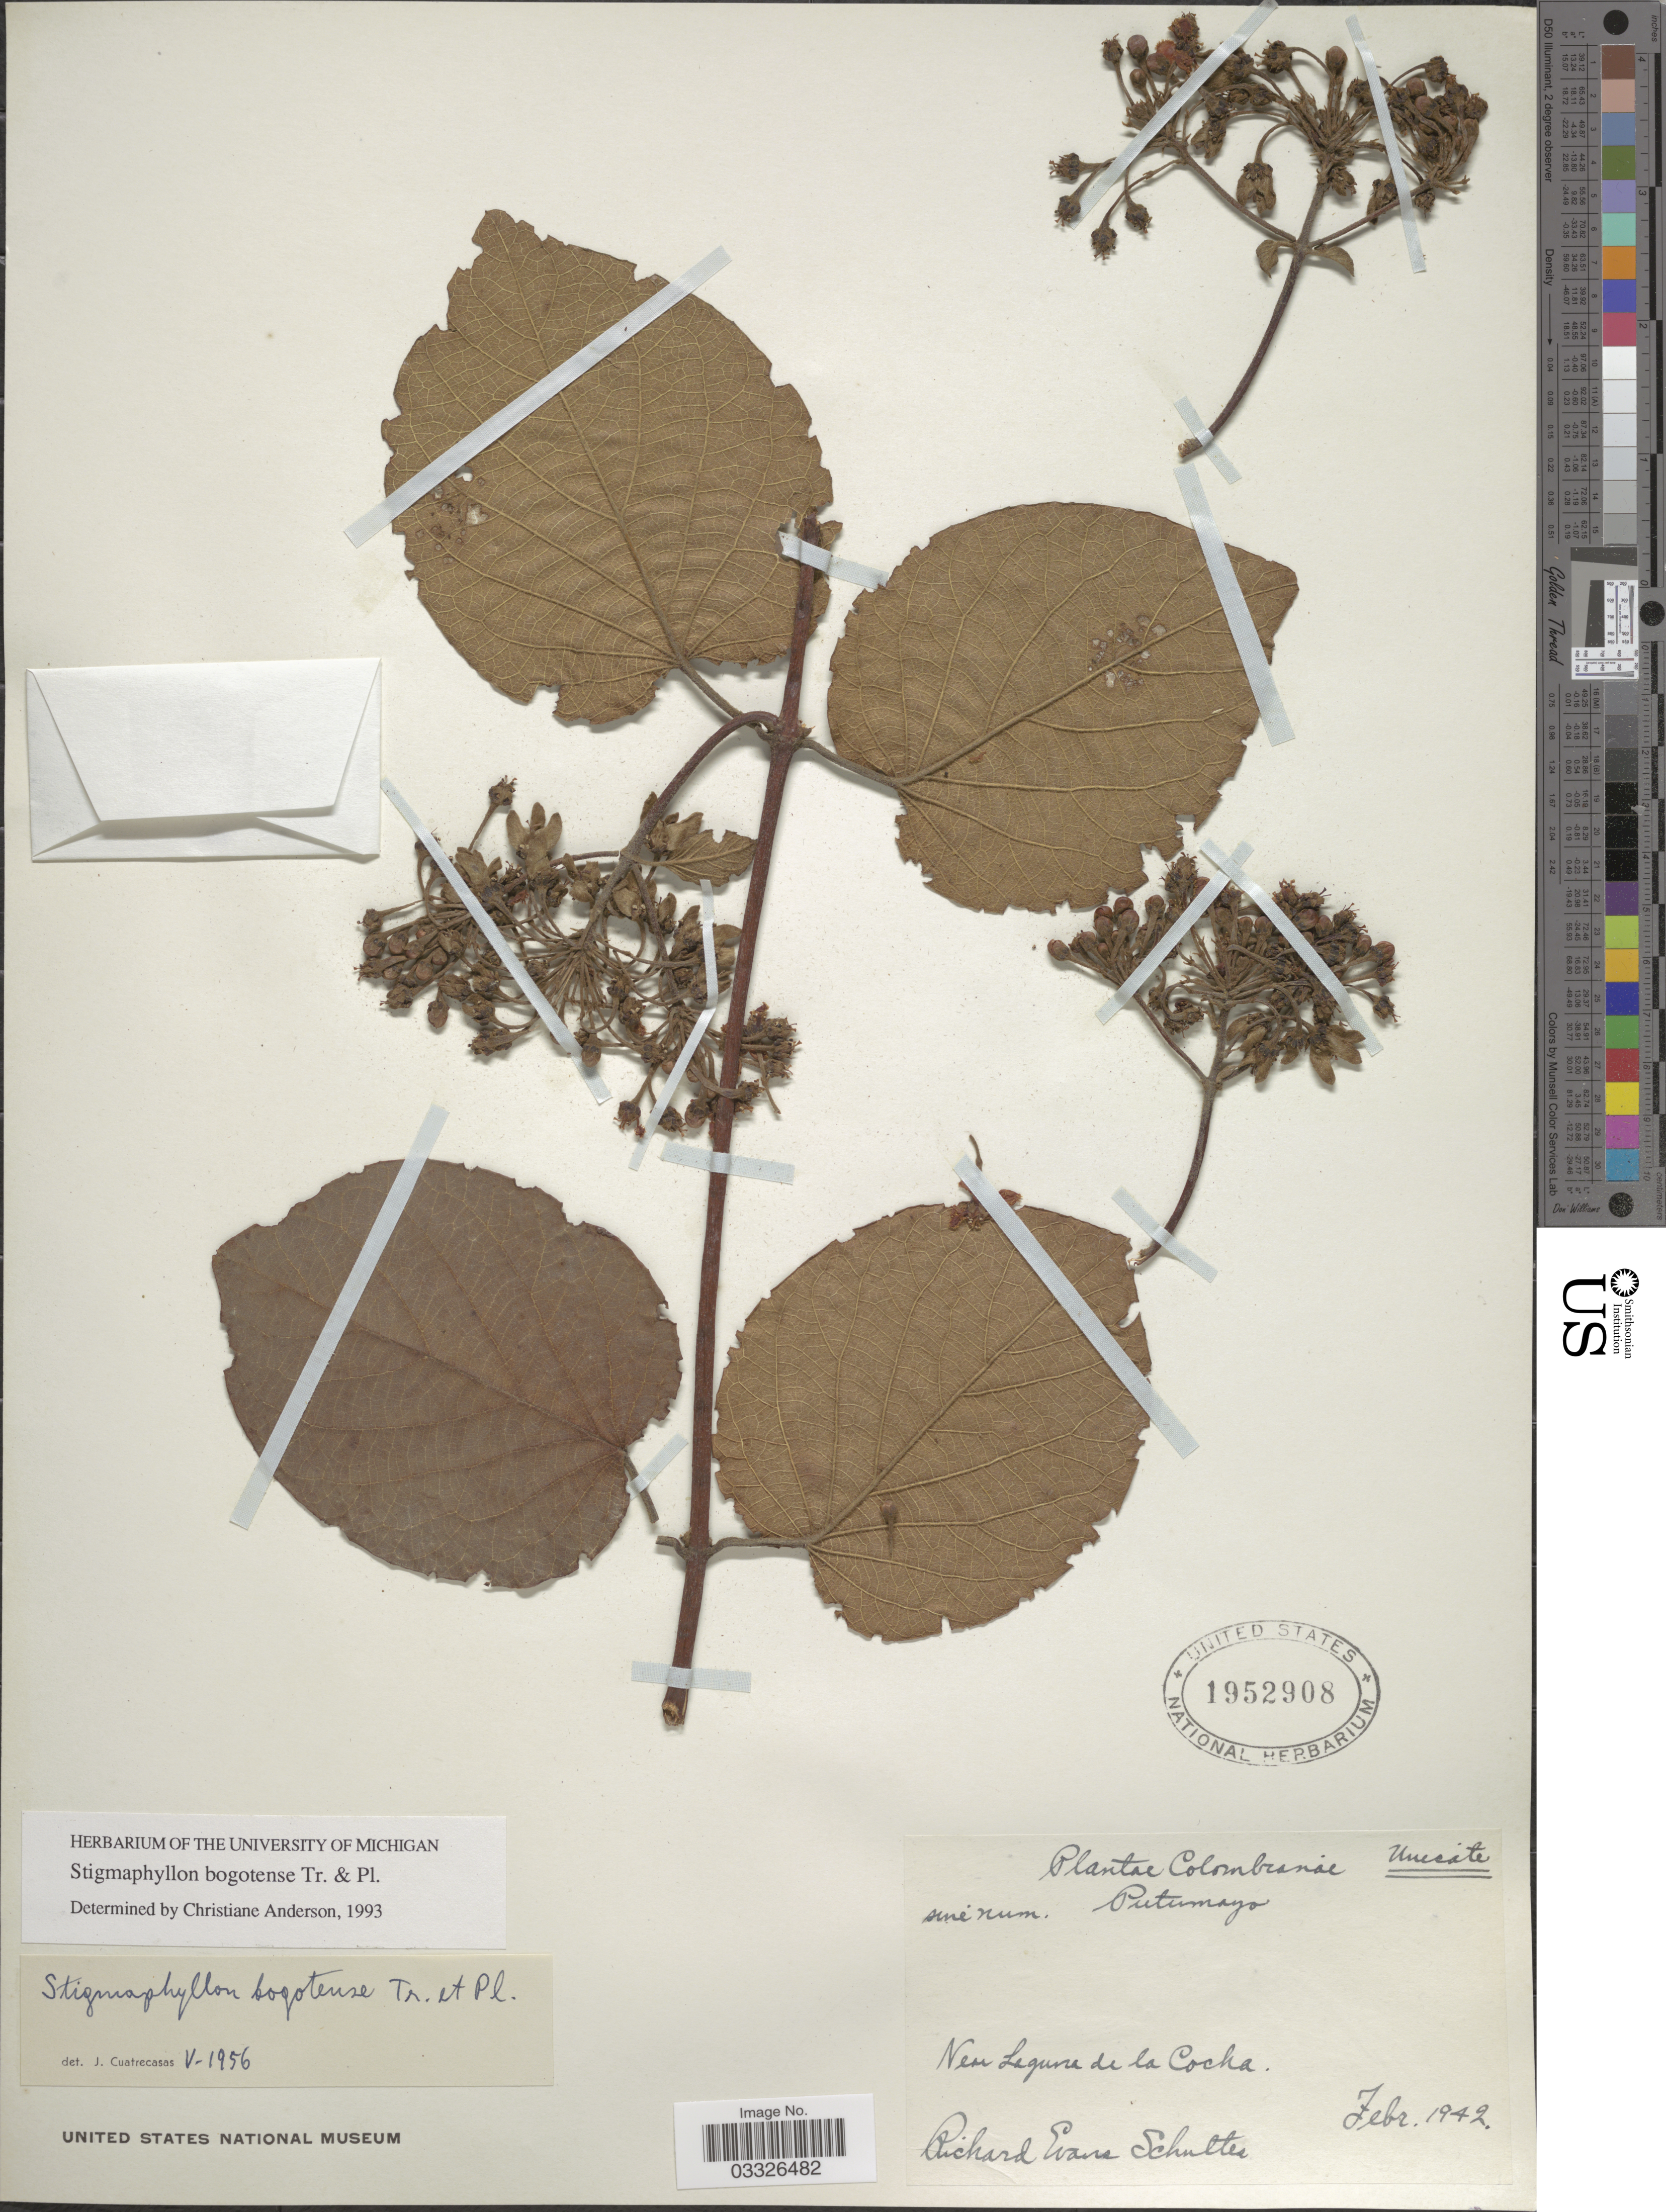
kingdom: Plantae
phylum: Tracheophyta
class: Magnoliopsida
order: Malpighiales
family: Malpighiaceae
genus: Stigmaphyllon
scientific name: Stigmaphyllon bogotense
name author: Triana & Planch.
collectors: R. E. Schultes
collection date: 1942-02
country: Colombia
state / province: Putumayo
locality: New Laguna de la Cocha.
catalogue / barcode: US 1952908